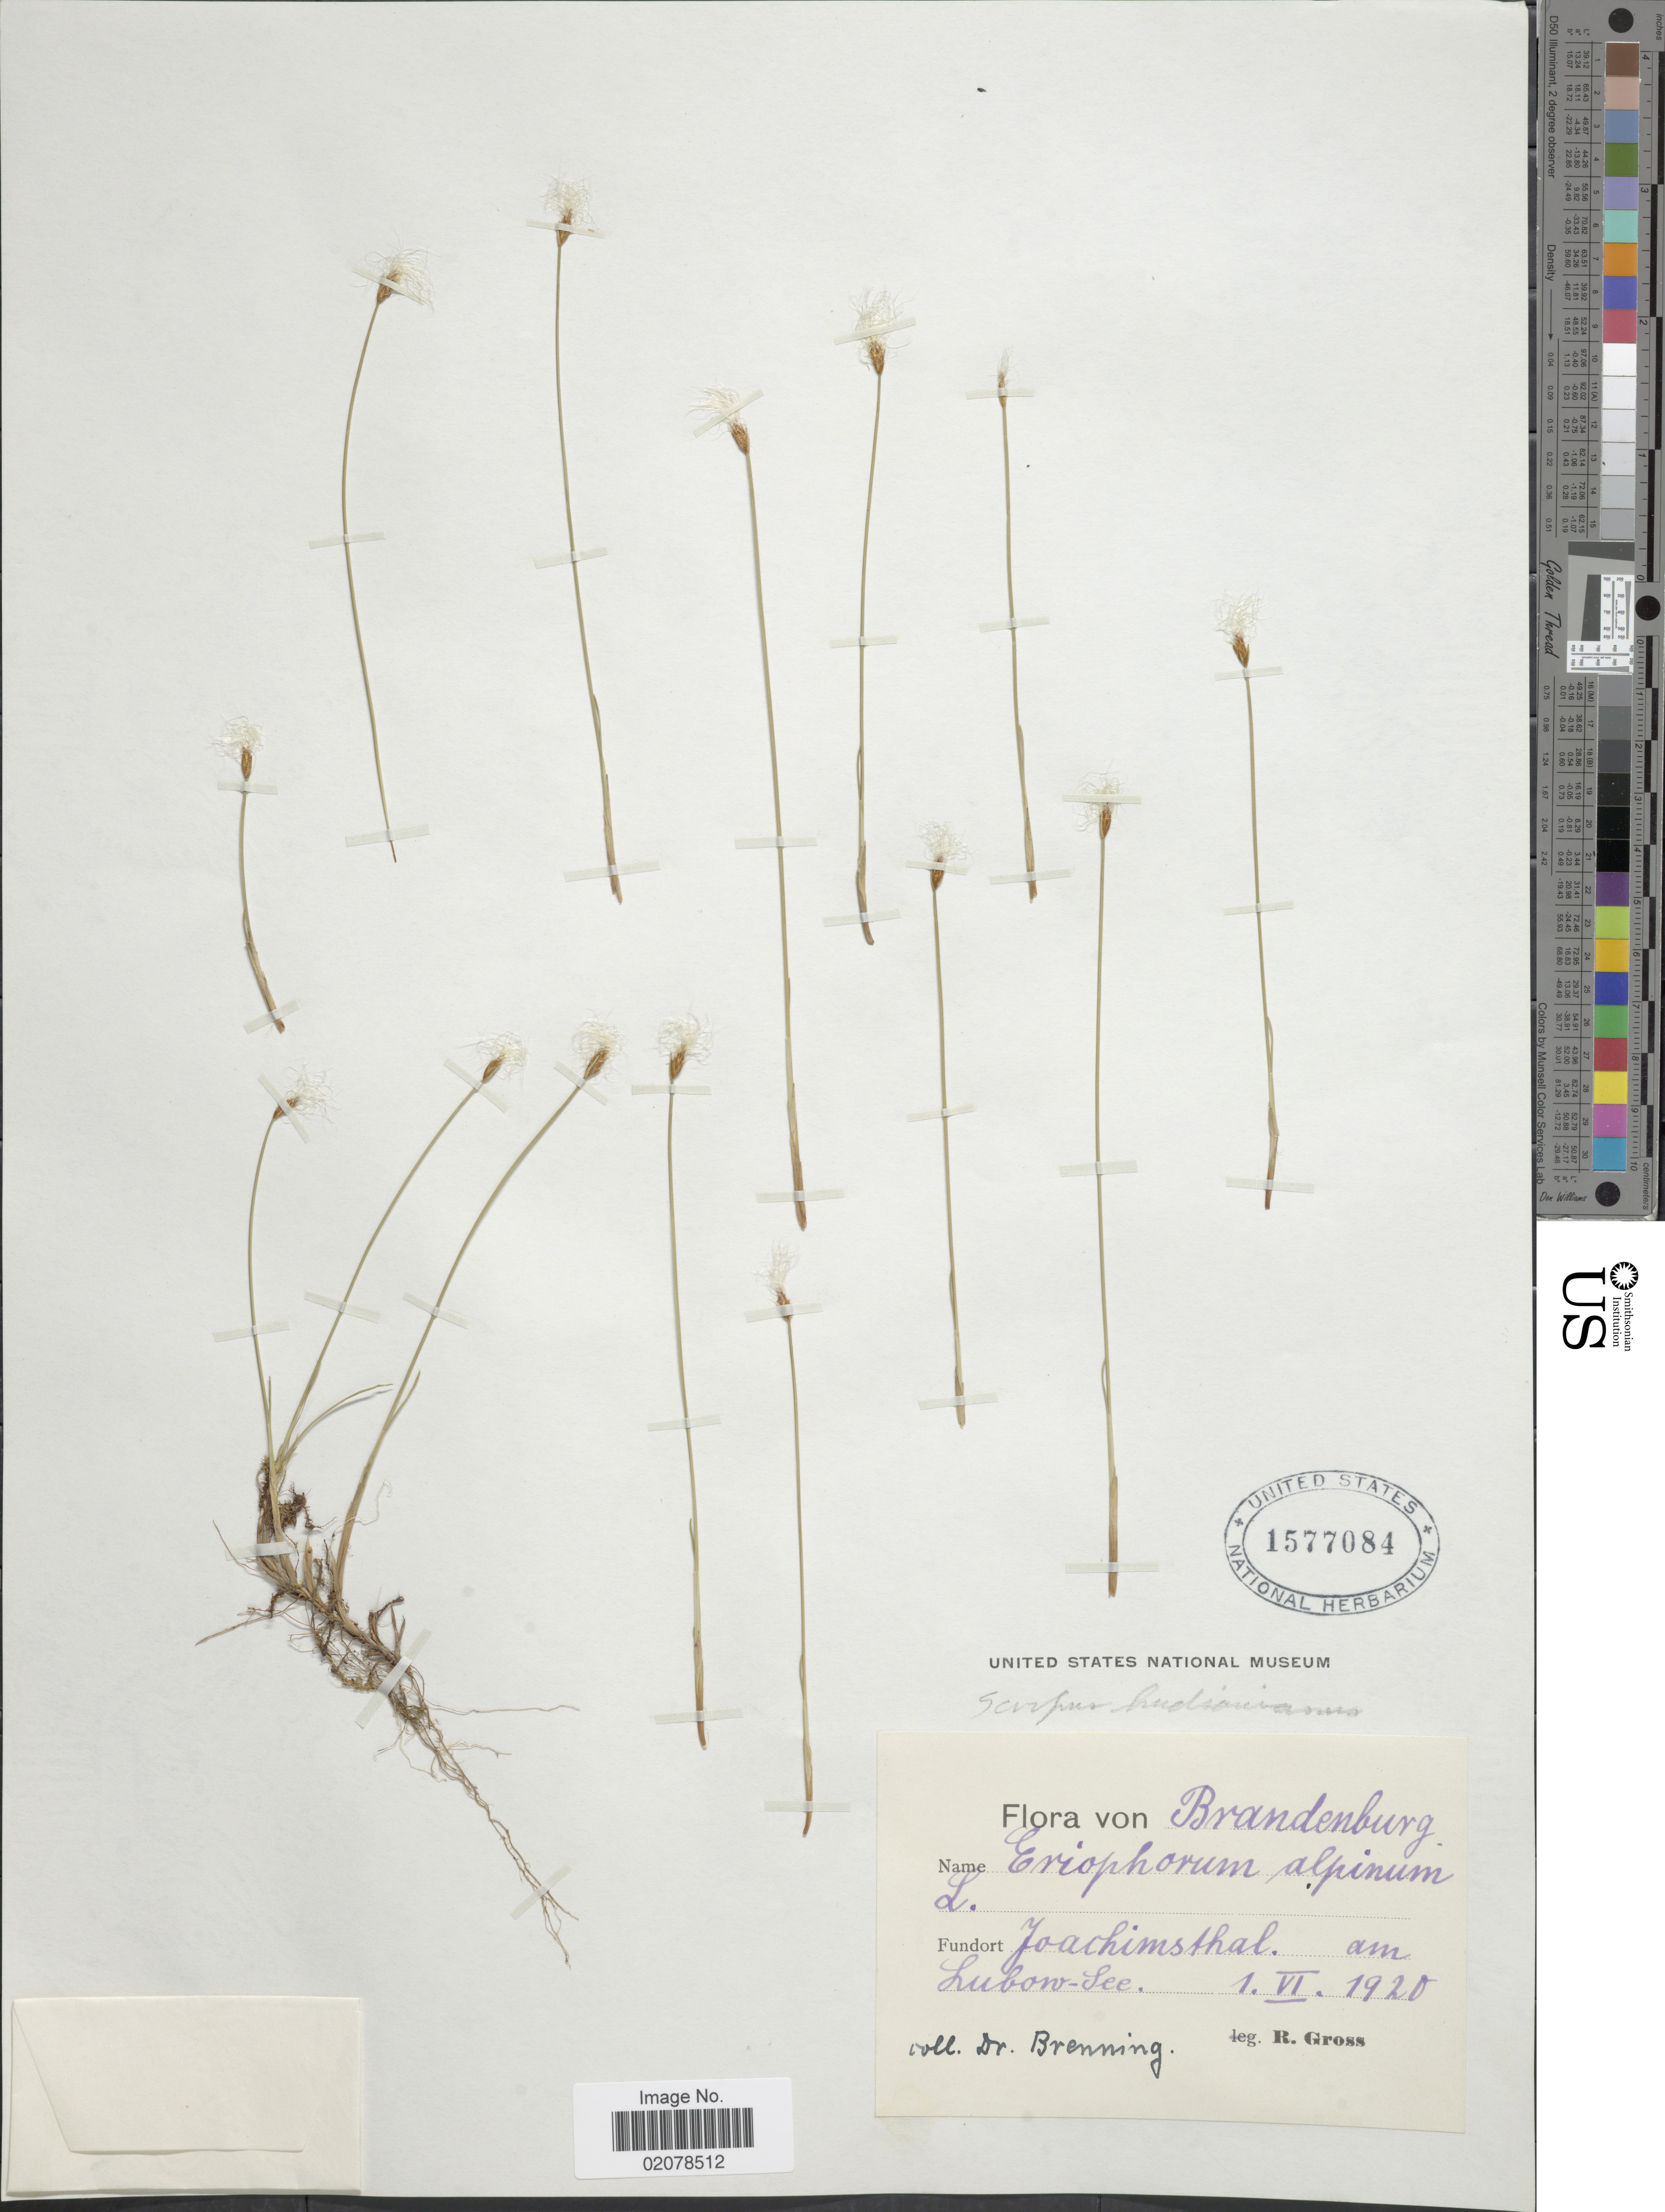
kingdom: Plantae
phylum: Tracheophyta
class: Liliopsida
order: Poales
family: Cyperaceae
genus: Trichophorum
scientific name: Trichophorum alpinum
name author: (L.) Pers.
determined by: Strong, M. T., (US), Smithsonian Institution - National Museum of Natural History (UNITED STATES)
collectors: R. Gross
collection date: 1920-06-01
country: Germany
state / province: Brandenburg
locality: Joachimsthal, am Lubon-See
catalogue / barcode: US 1577084